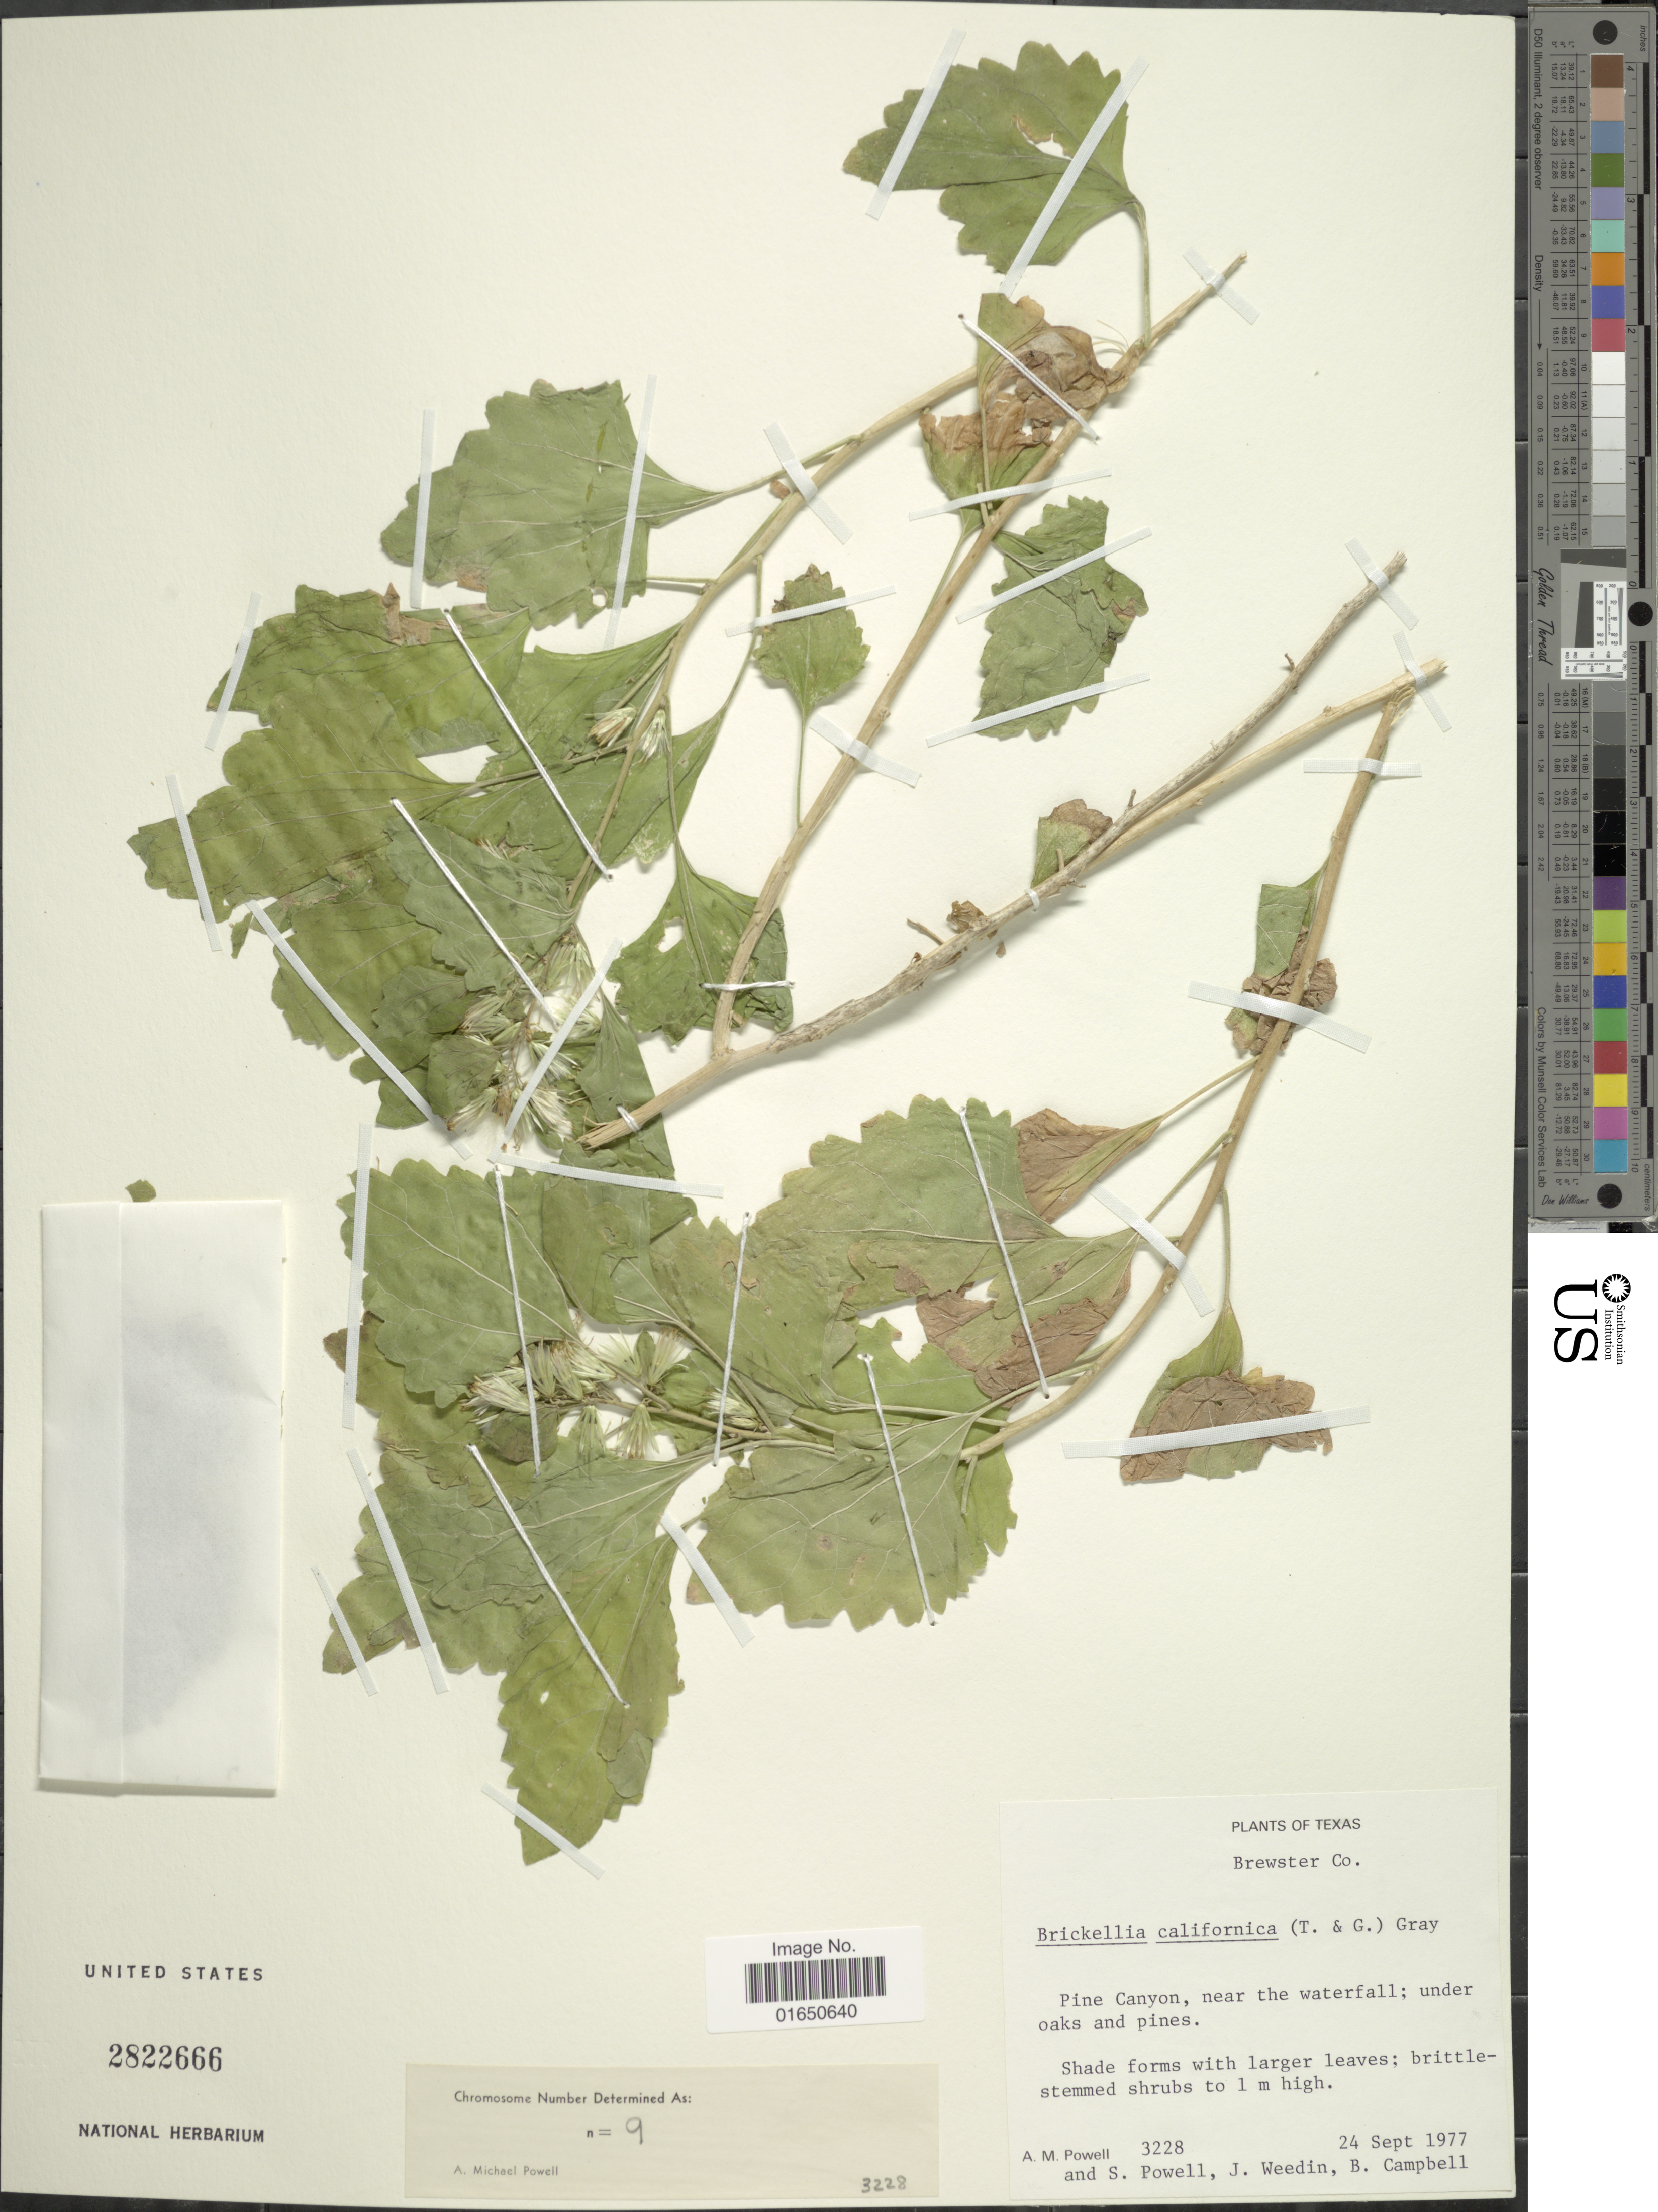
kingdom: Plantae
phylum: Tracheophyta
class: Magnoliopsida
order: Asterales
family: Asteraceae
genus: Brickellia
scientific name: Brickellia californica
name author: (Torr. & A. Gray) A. Gray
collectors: A. M. Powell, S. Powell, J. Weedin & B. Campbell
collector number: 3228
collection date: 1977-09-24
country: United States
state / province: Texas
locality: Brewster Co. Pine Canyon, near the waterfall; under oaks and pines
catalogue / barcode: US 2822666